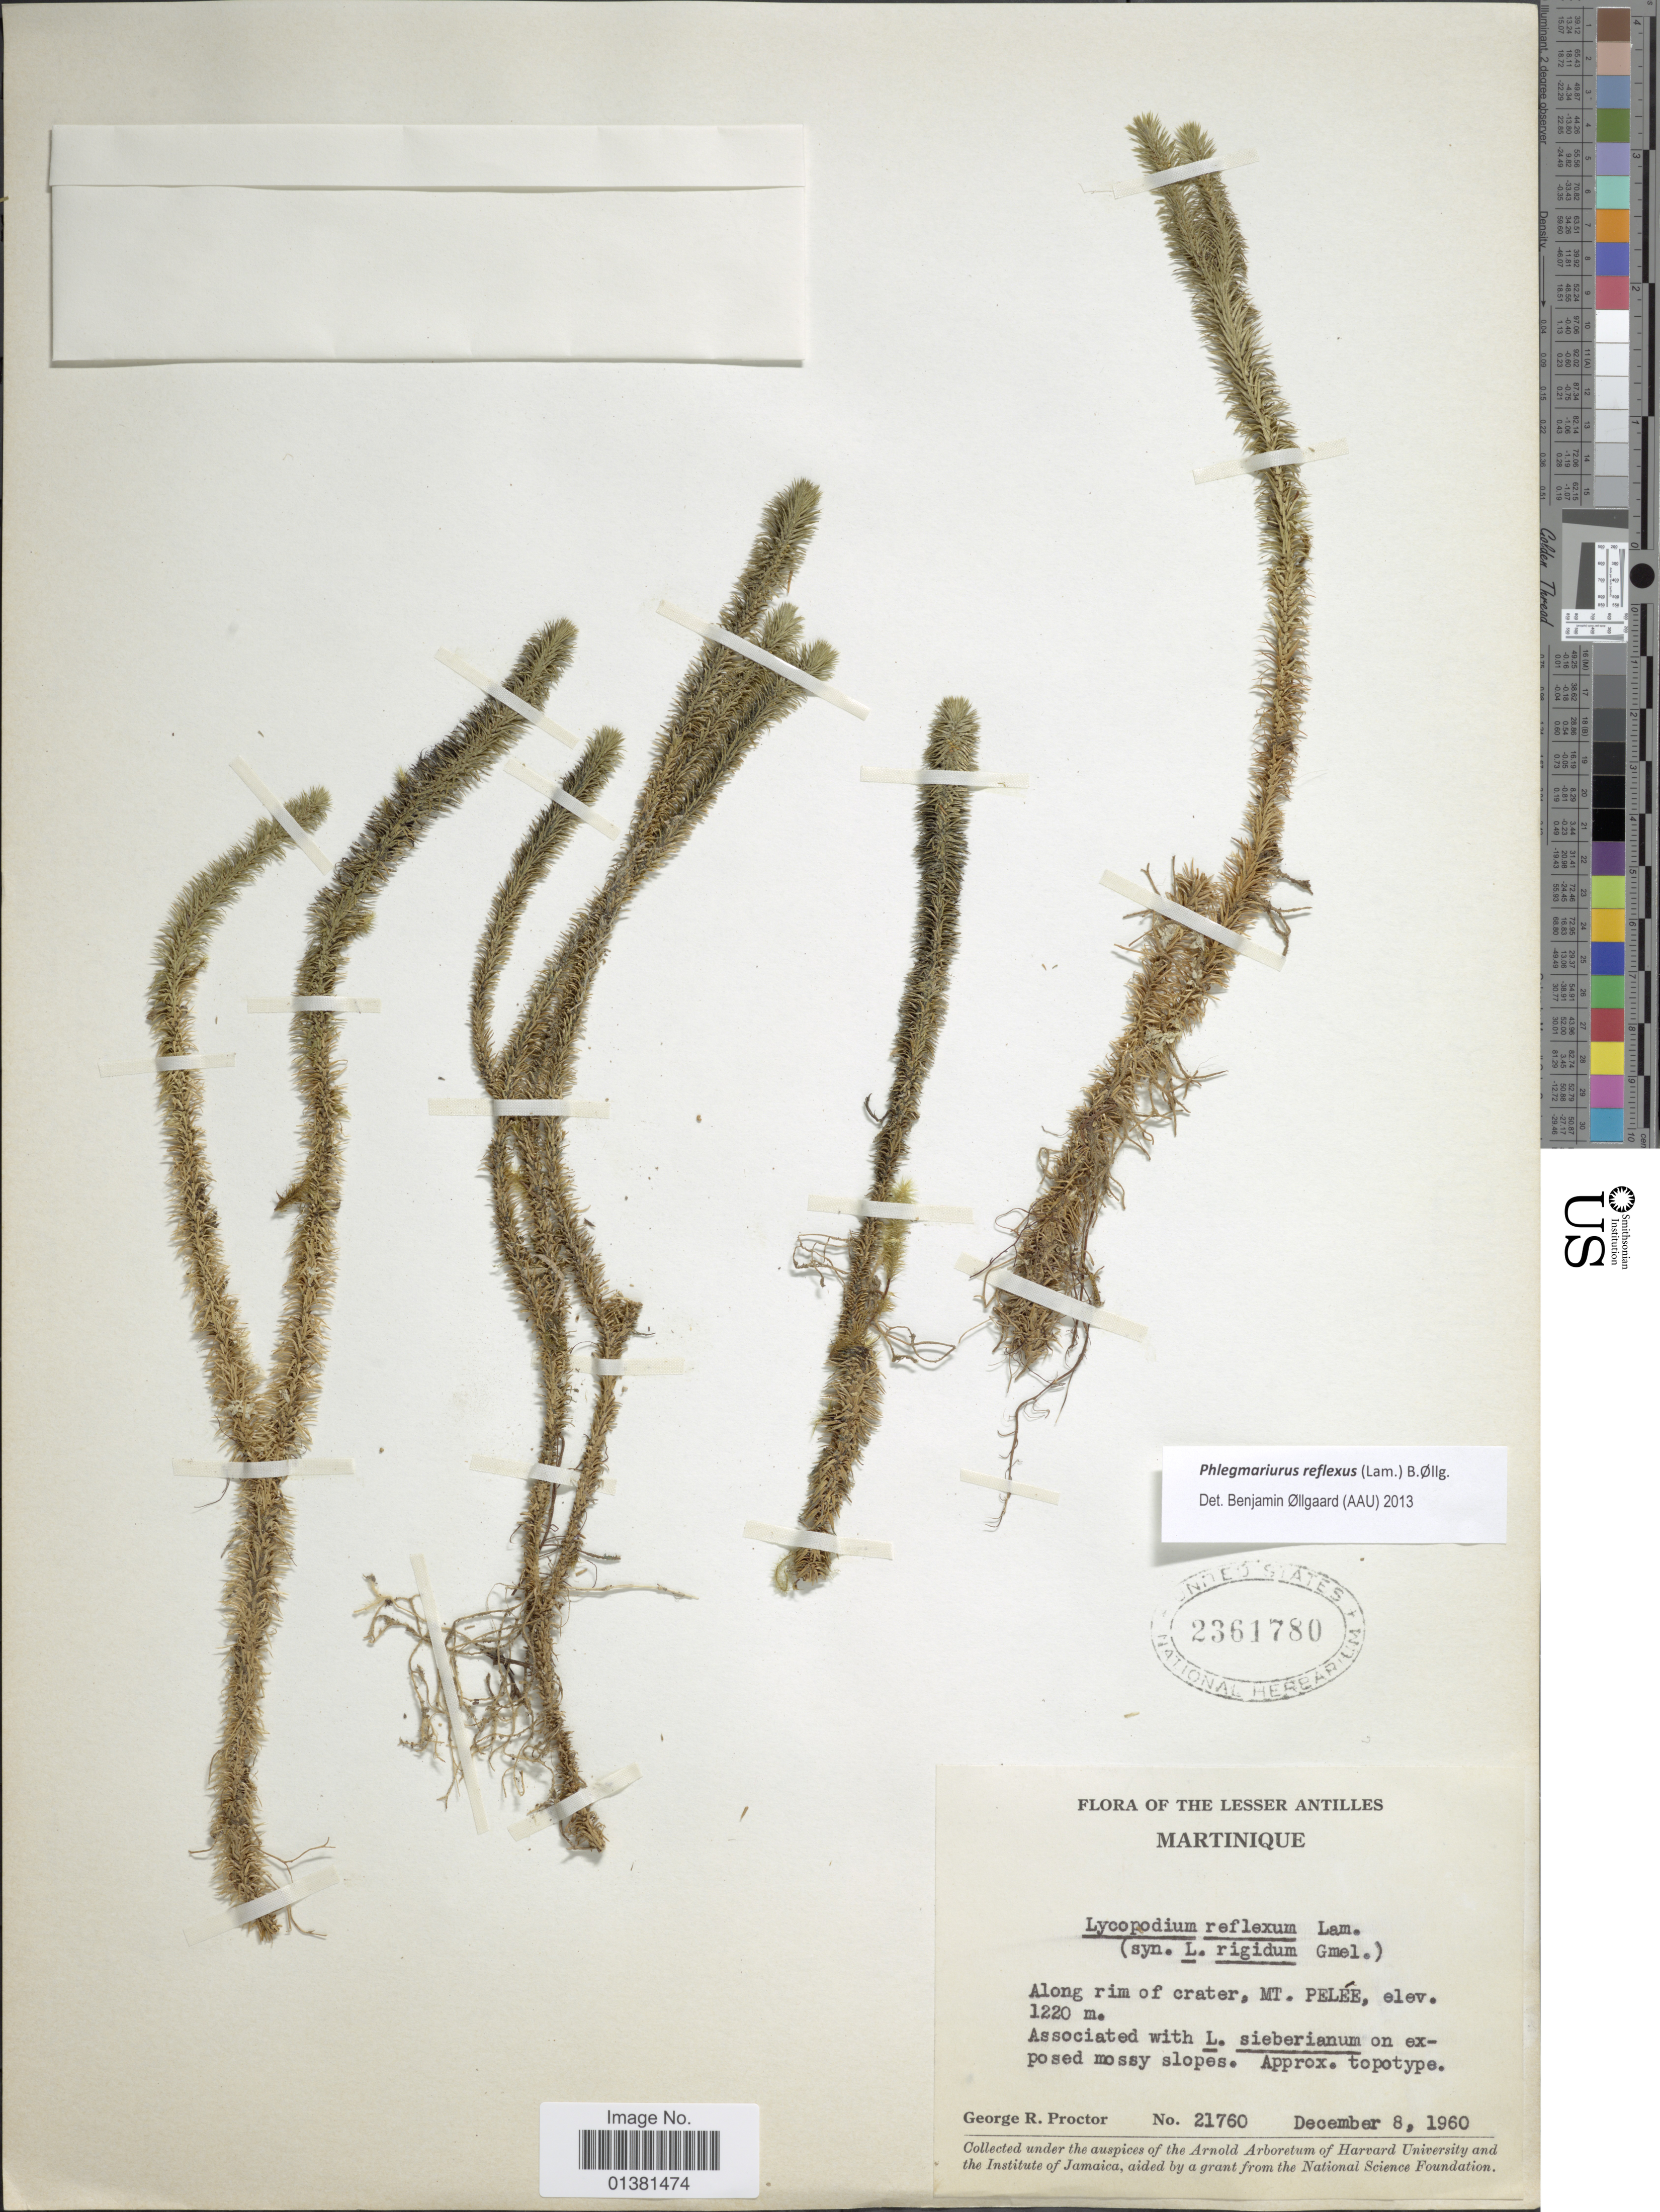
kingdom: Plantae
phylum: Tracheophyta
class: Lycopodiopsida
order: Lycopodiales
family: Lycopodiaceae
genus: Phlegmariurus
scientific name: Phlegmariurus reflexus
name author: (Lam.) B. Øllg.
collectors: G. R. Proctor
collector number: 21760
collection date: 1960-12-08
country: Martinique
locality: Along rim of crater, Mt. Pelée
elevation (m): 1220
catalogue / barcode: US 2361780